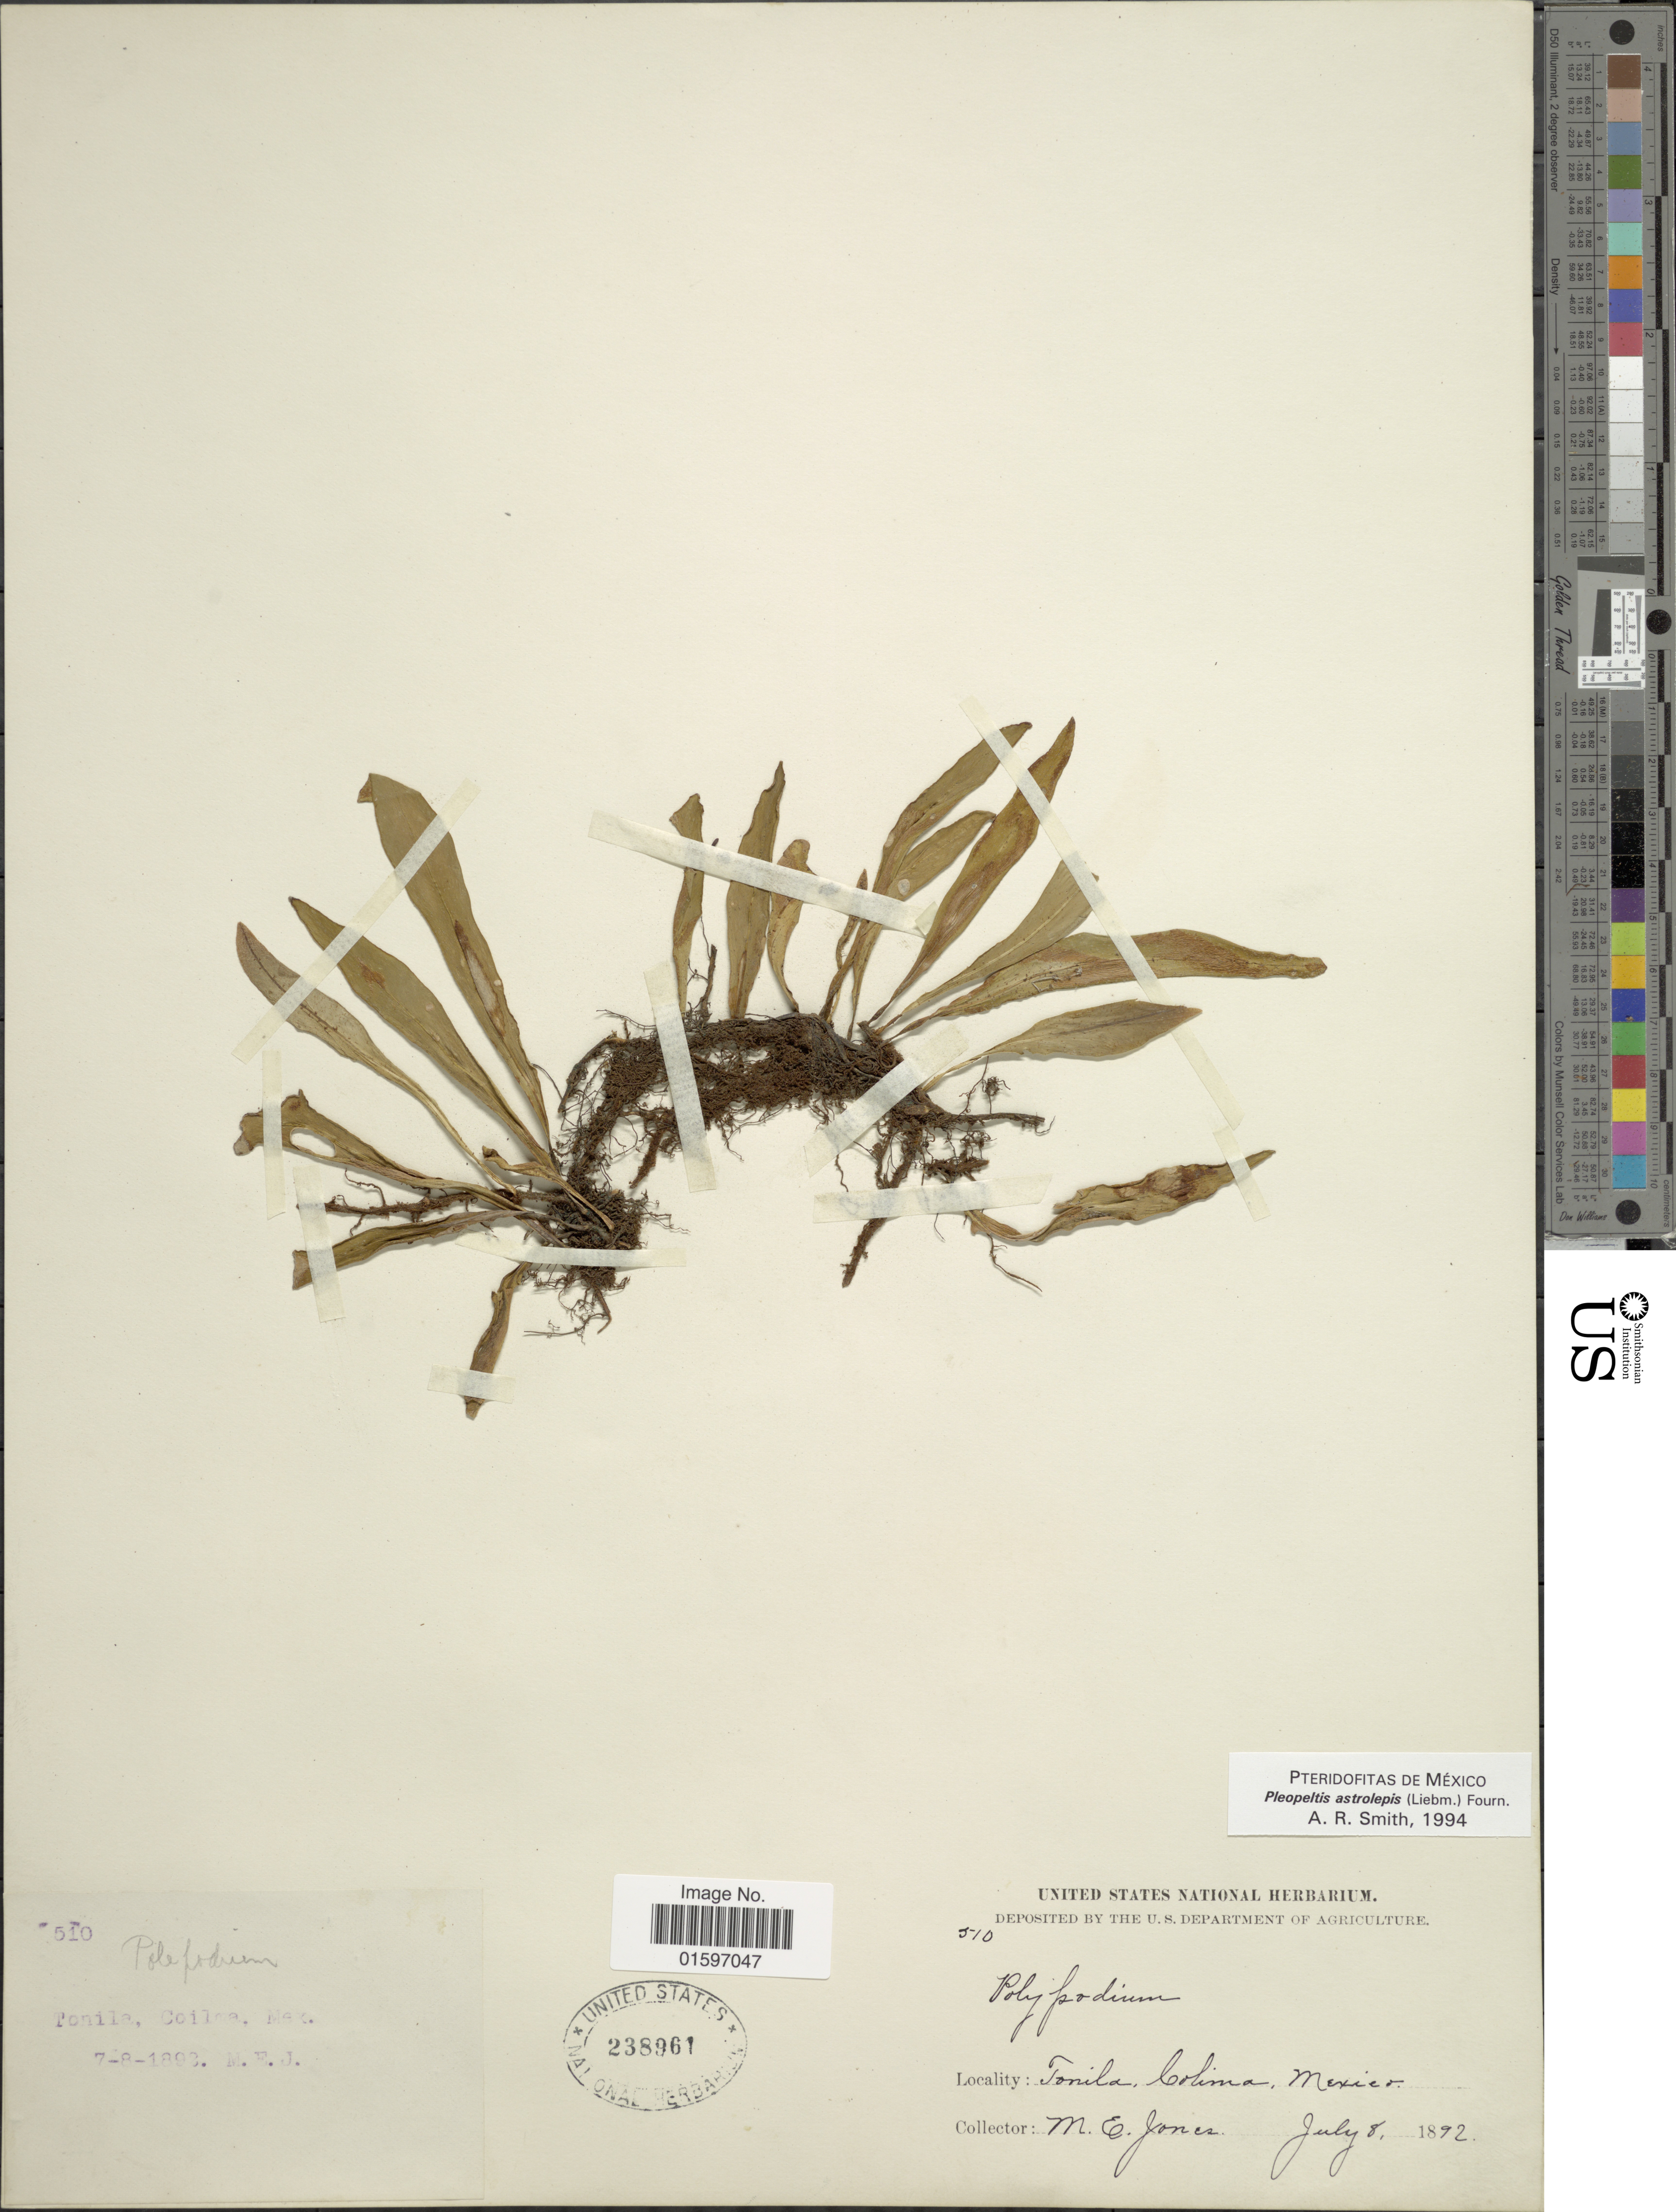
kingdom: Plantae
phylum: Tracheophyta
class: Polypodiopsida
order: Polypodiales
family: Polypodiaceae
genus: Pleopeltis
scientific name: Pleopeltis astrolepis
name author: (Liebm.) E. Fourn.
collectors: M. E. Jones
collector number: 510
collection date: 1892-07-08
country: Mexico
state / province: Colima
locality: Tonila, Colima, Mexico.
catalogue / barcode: US 238961